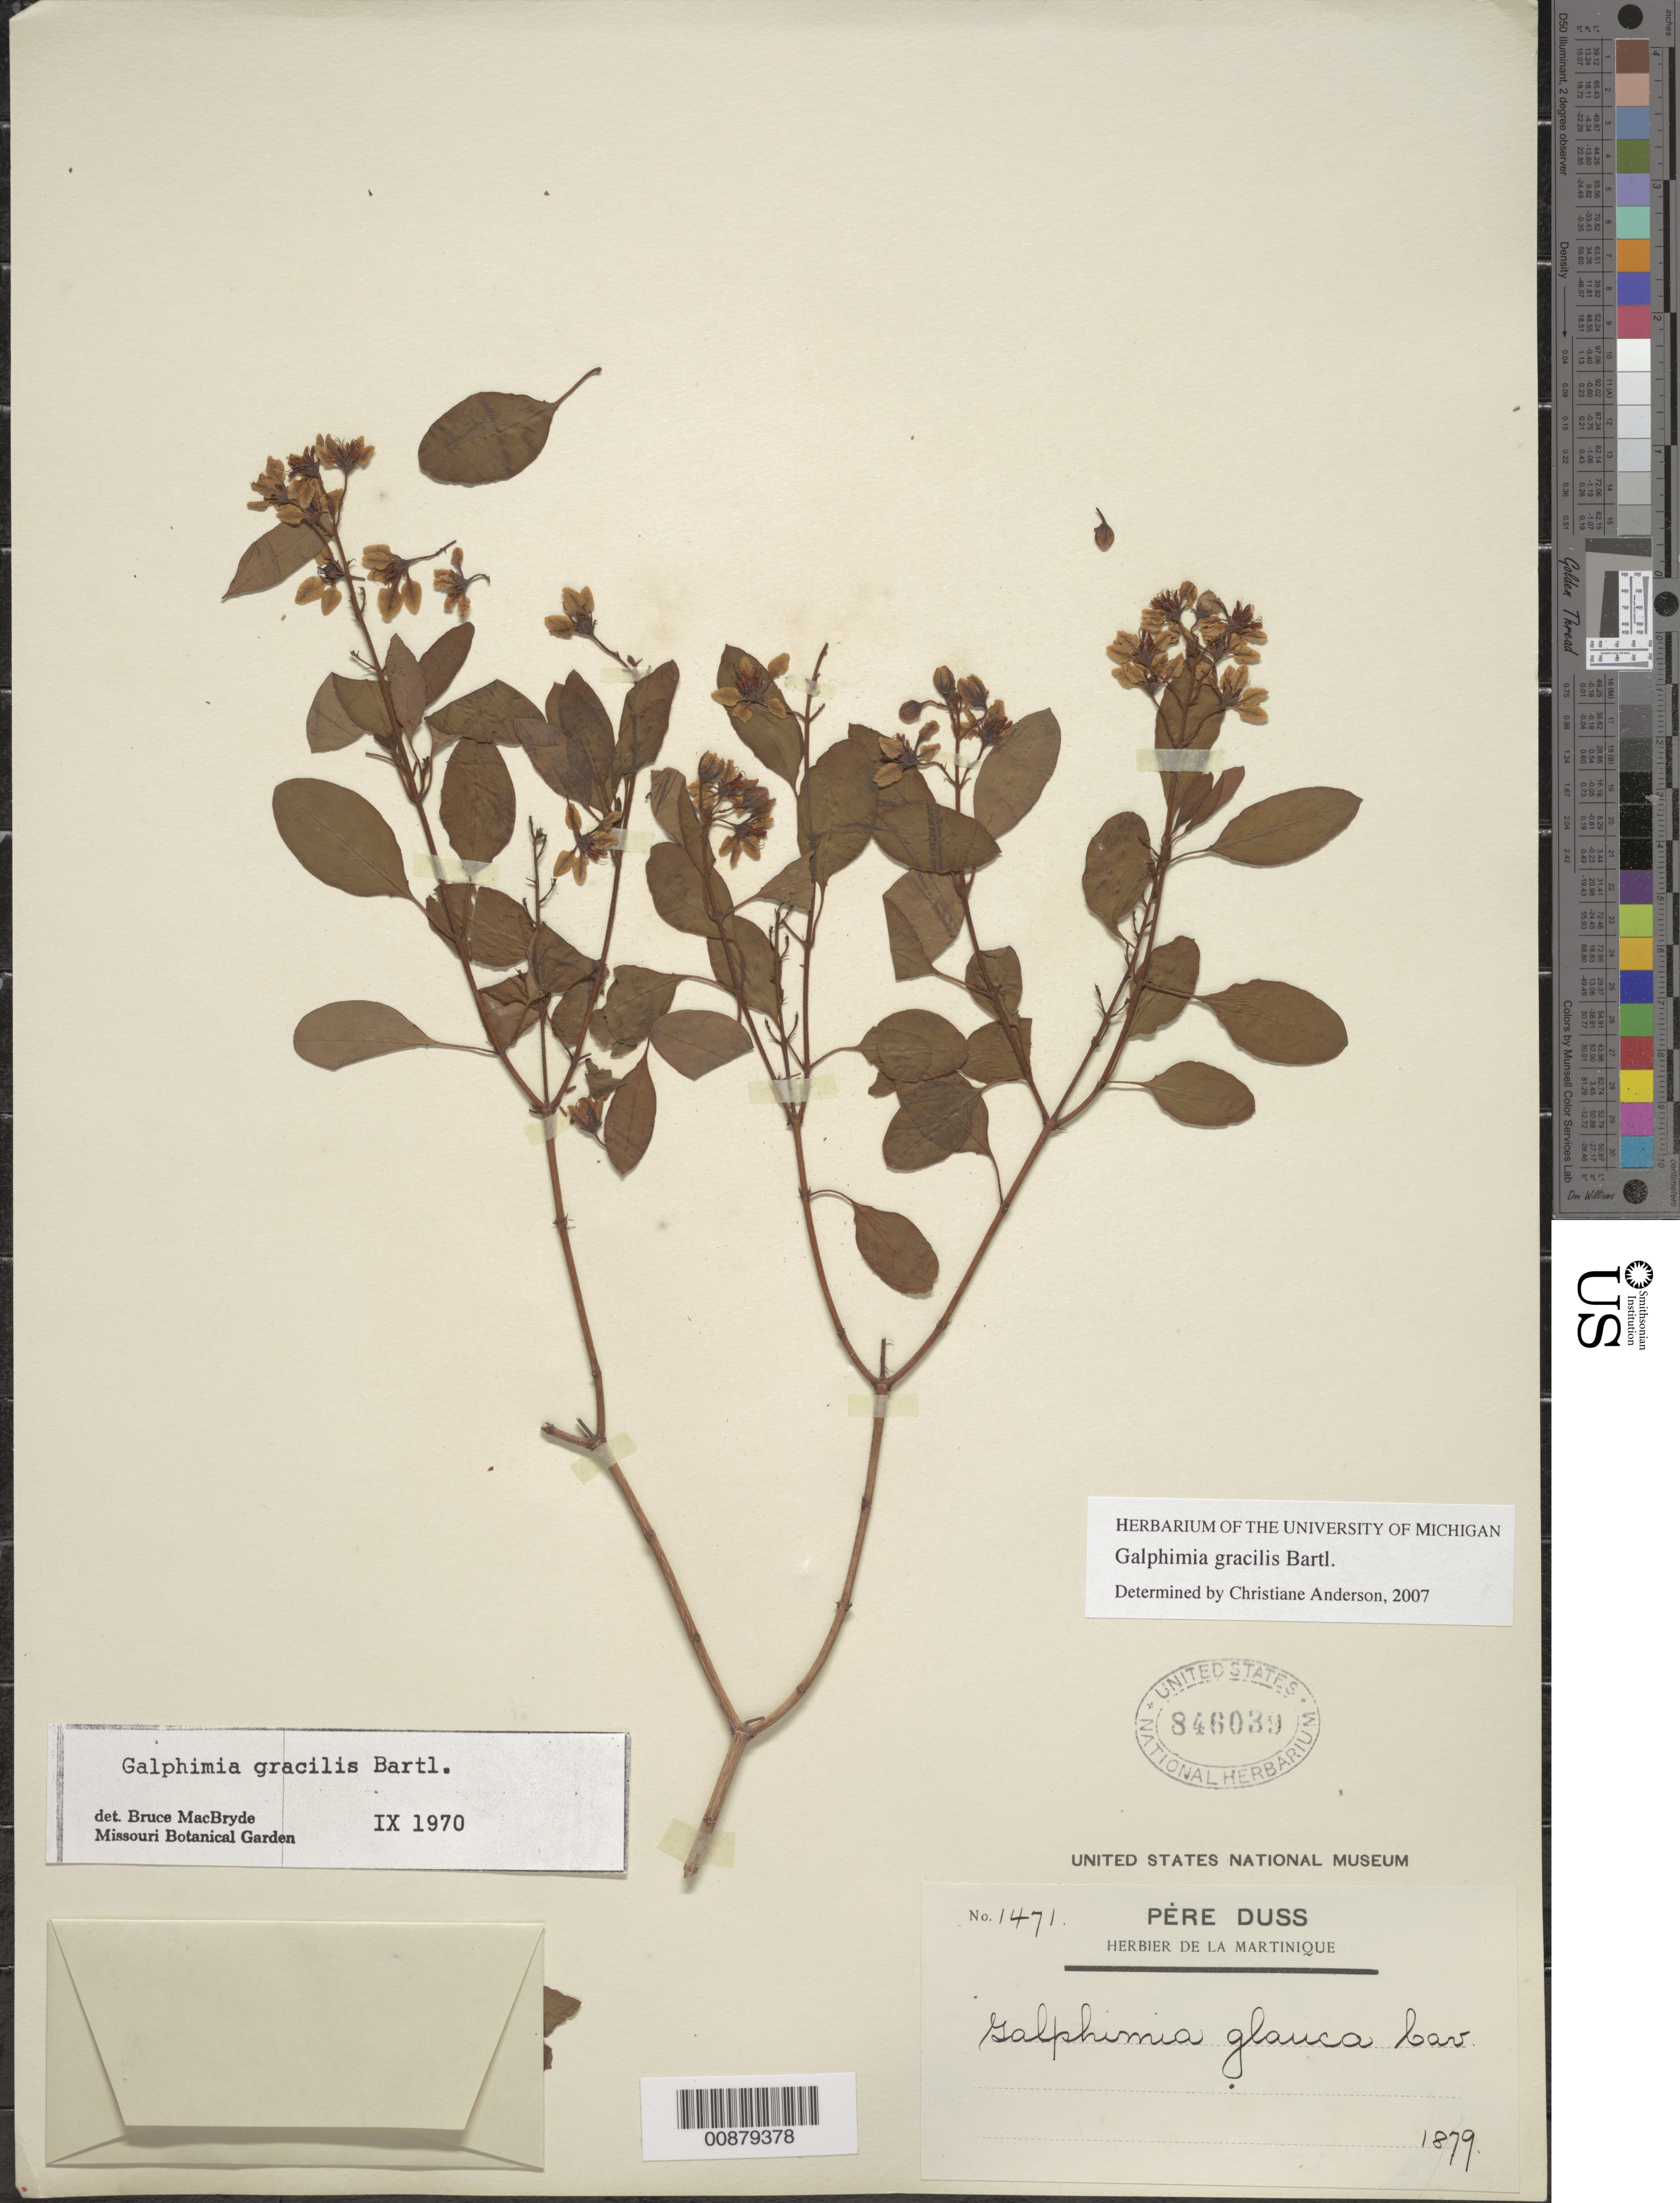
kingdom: Plantae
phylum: Tracheophyta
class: Magnoliopsida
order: Malpighiales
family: Malpighiaceae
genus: Galphimia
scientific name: Galphimia gracilis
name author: Bartl.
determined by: Anderson, C.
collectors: Père Duss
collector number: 1471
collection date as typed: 1879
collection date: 1879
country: Martinique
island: Martinique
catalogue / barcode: US 846039